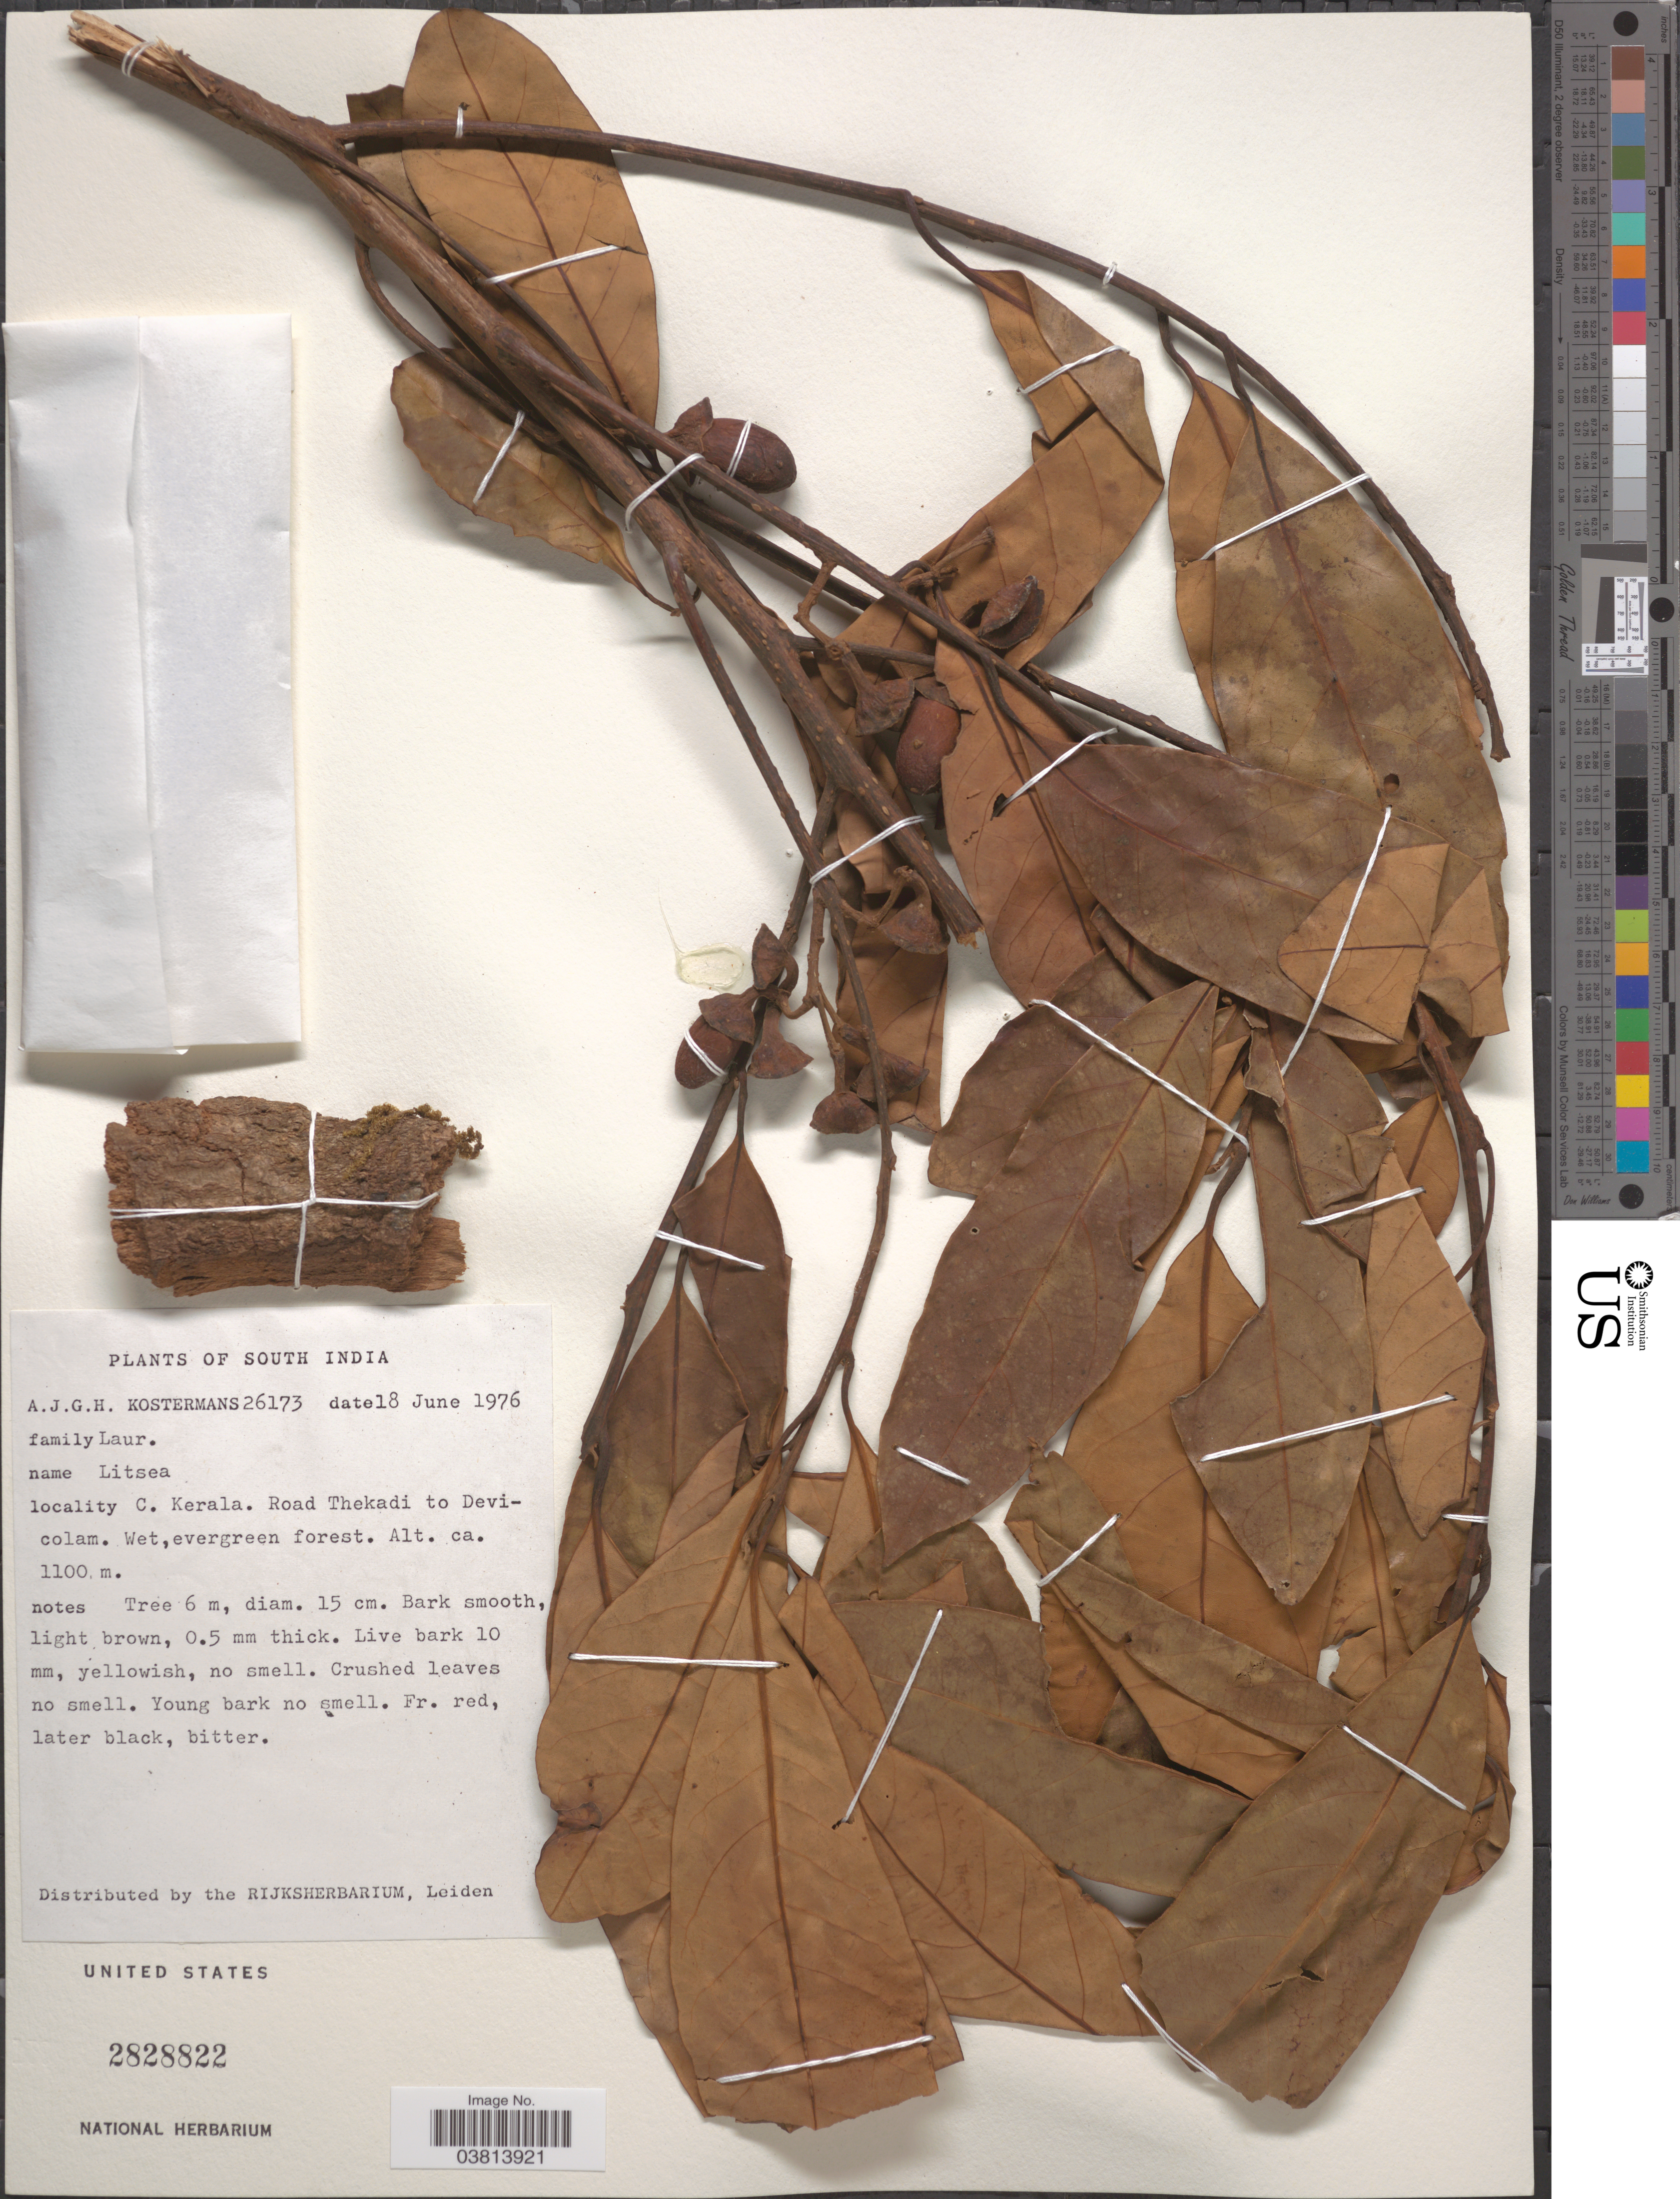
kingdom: Plantae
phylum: Tracheophyta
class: Magnoliopsida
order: Laurales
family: Lauraceae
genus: Litsea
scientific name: Litsea sp.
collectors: A. J. G. Kostermans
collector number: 26173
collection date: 1976-06-18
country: India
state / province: Kerala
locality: South India. C. Kerala. Road Thekadi to Devicolam.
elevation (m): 1100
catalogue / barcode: US 2828822